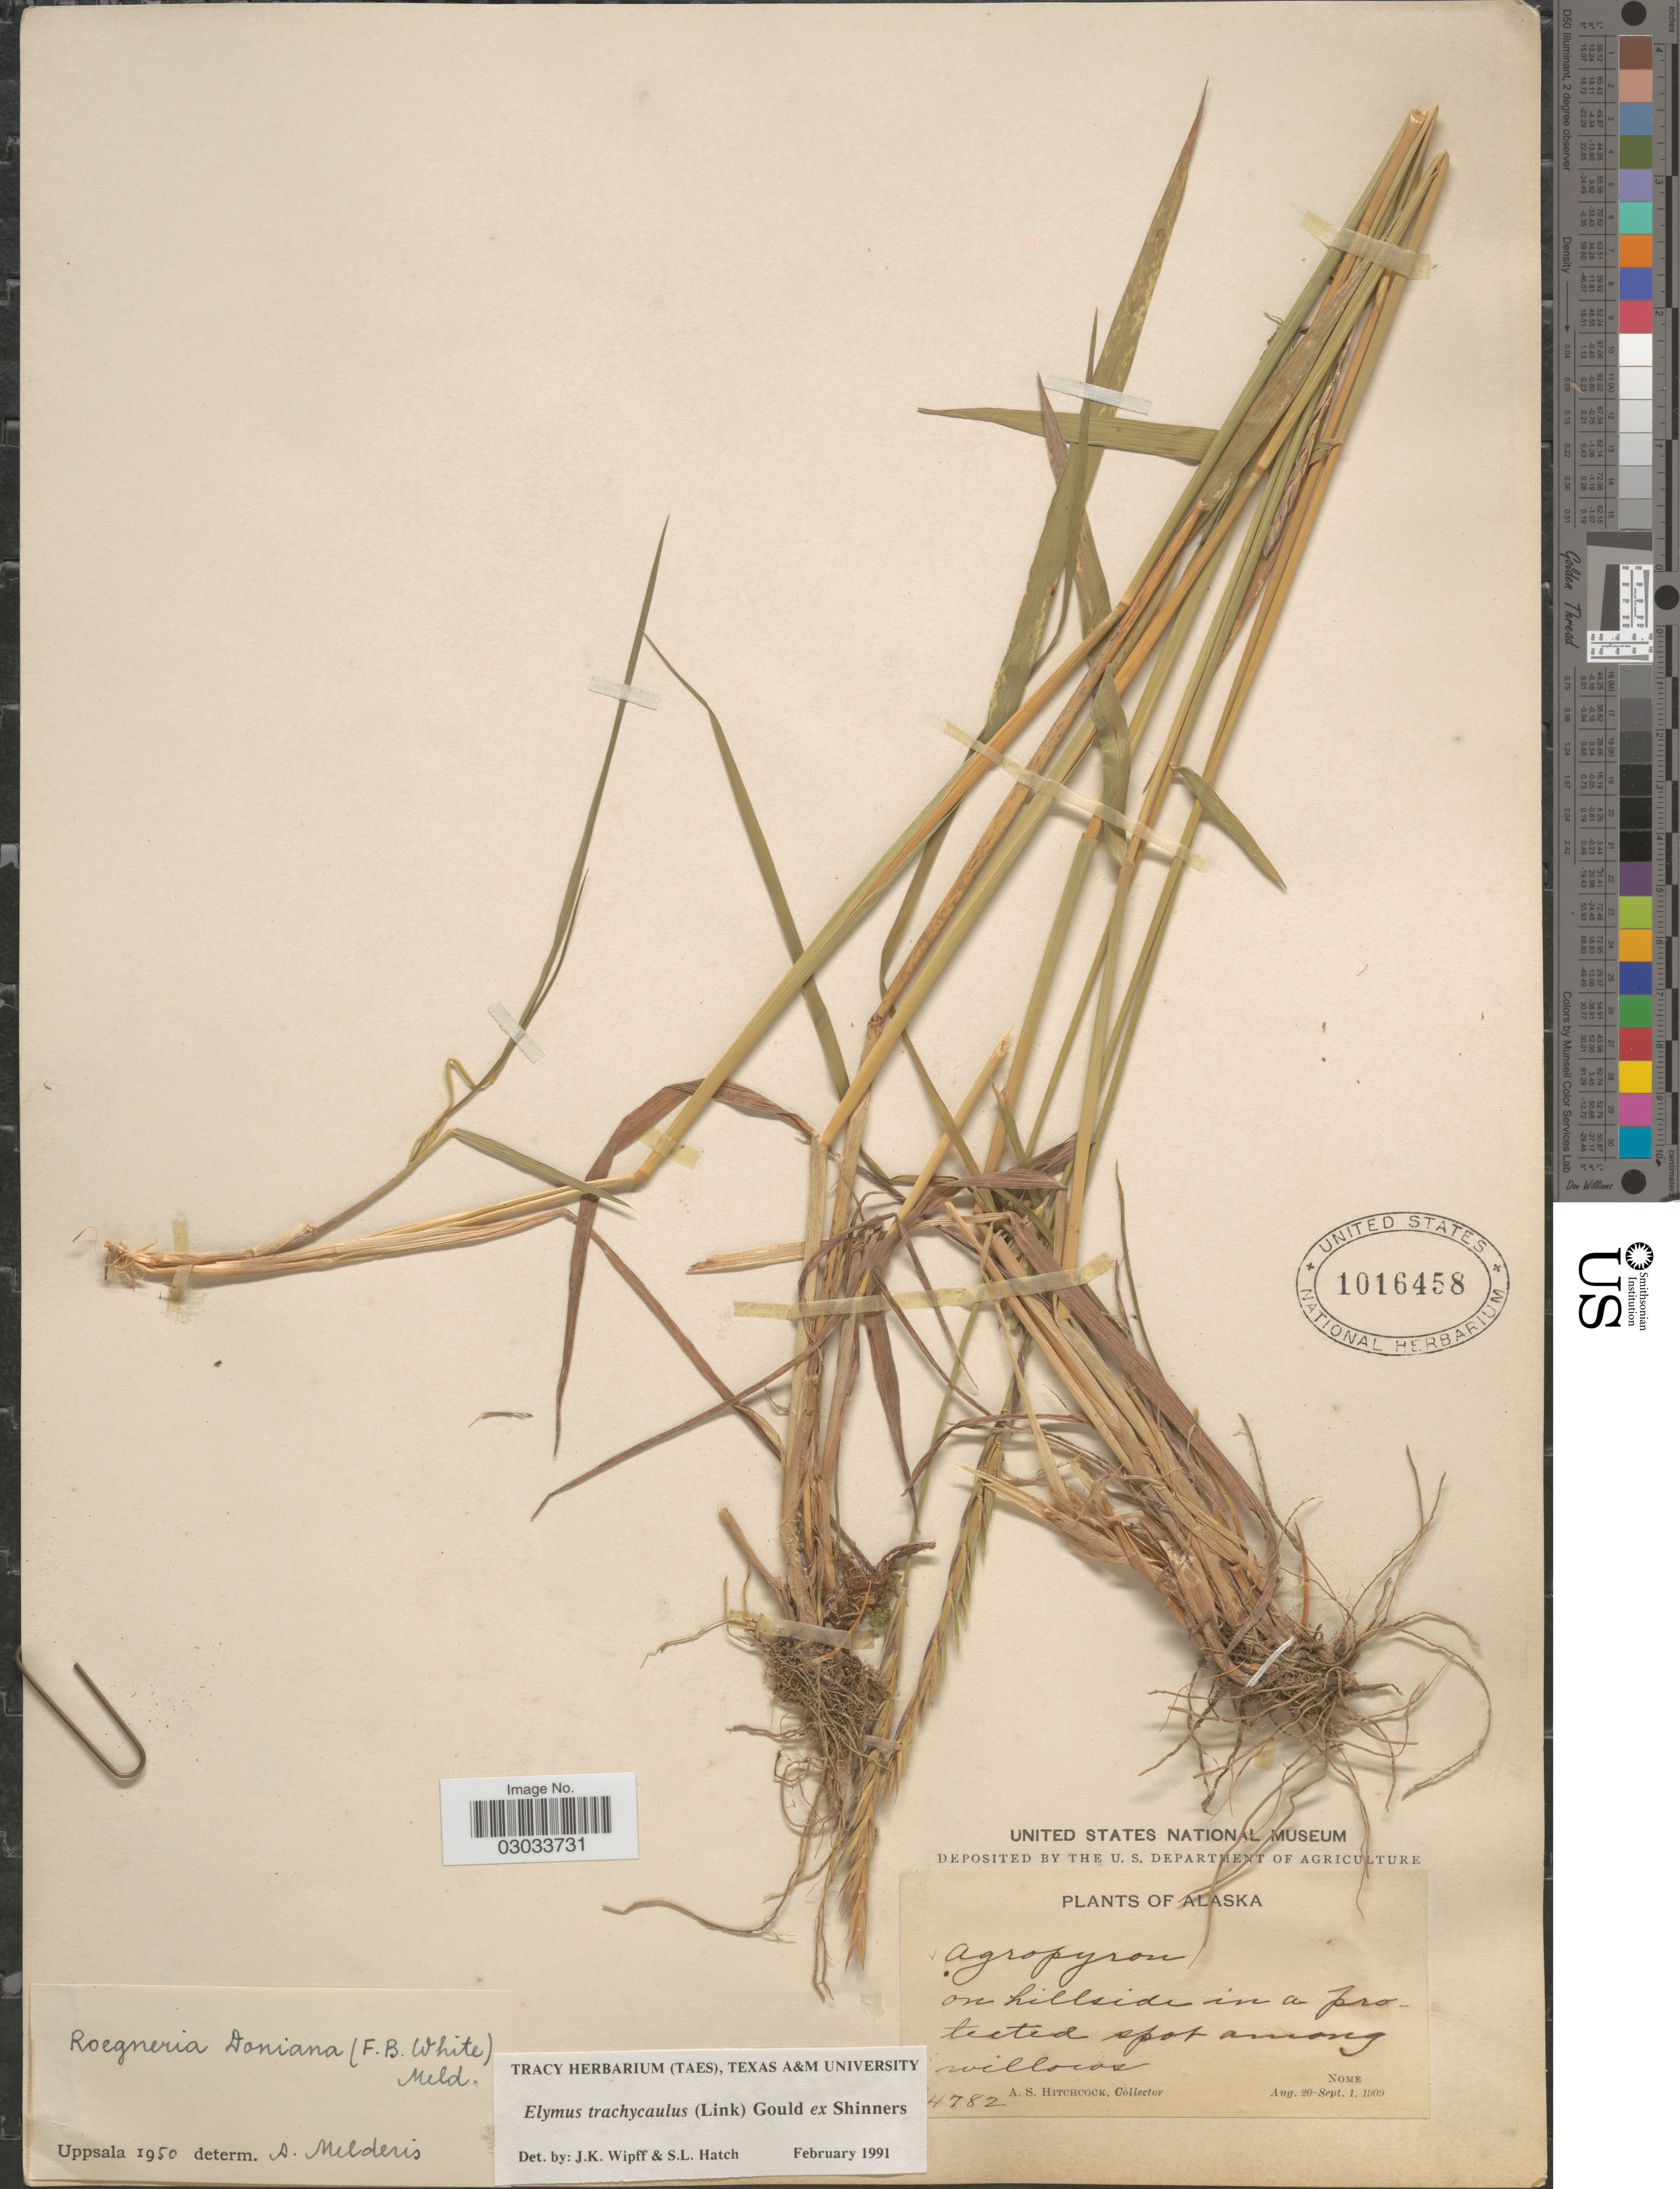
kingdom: Plantae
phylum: Tracheophyta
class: Liliopsida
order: Poales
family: Poaceae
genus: Elymus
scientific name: Elymus trachycaulus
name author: (Link) Gould ex Shinners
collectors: A. S. Hitchcock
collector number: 4782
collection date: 1909-08-20/1909-09-01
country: United States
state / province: Alaska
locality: Nome.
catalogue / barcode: US 1016458